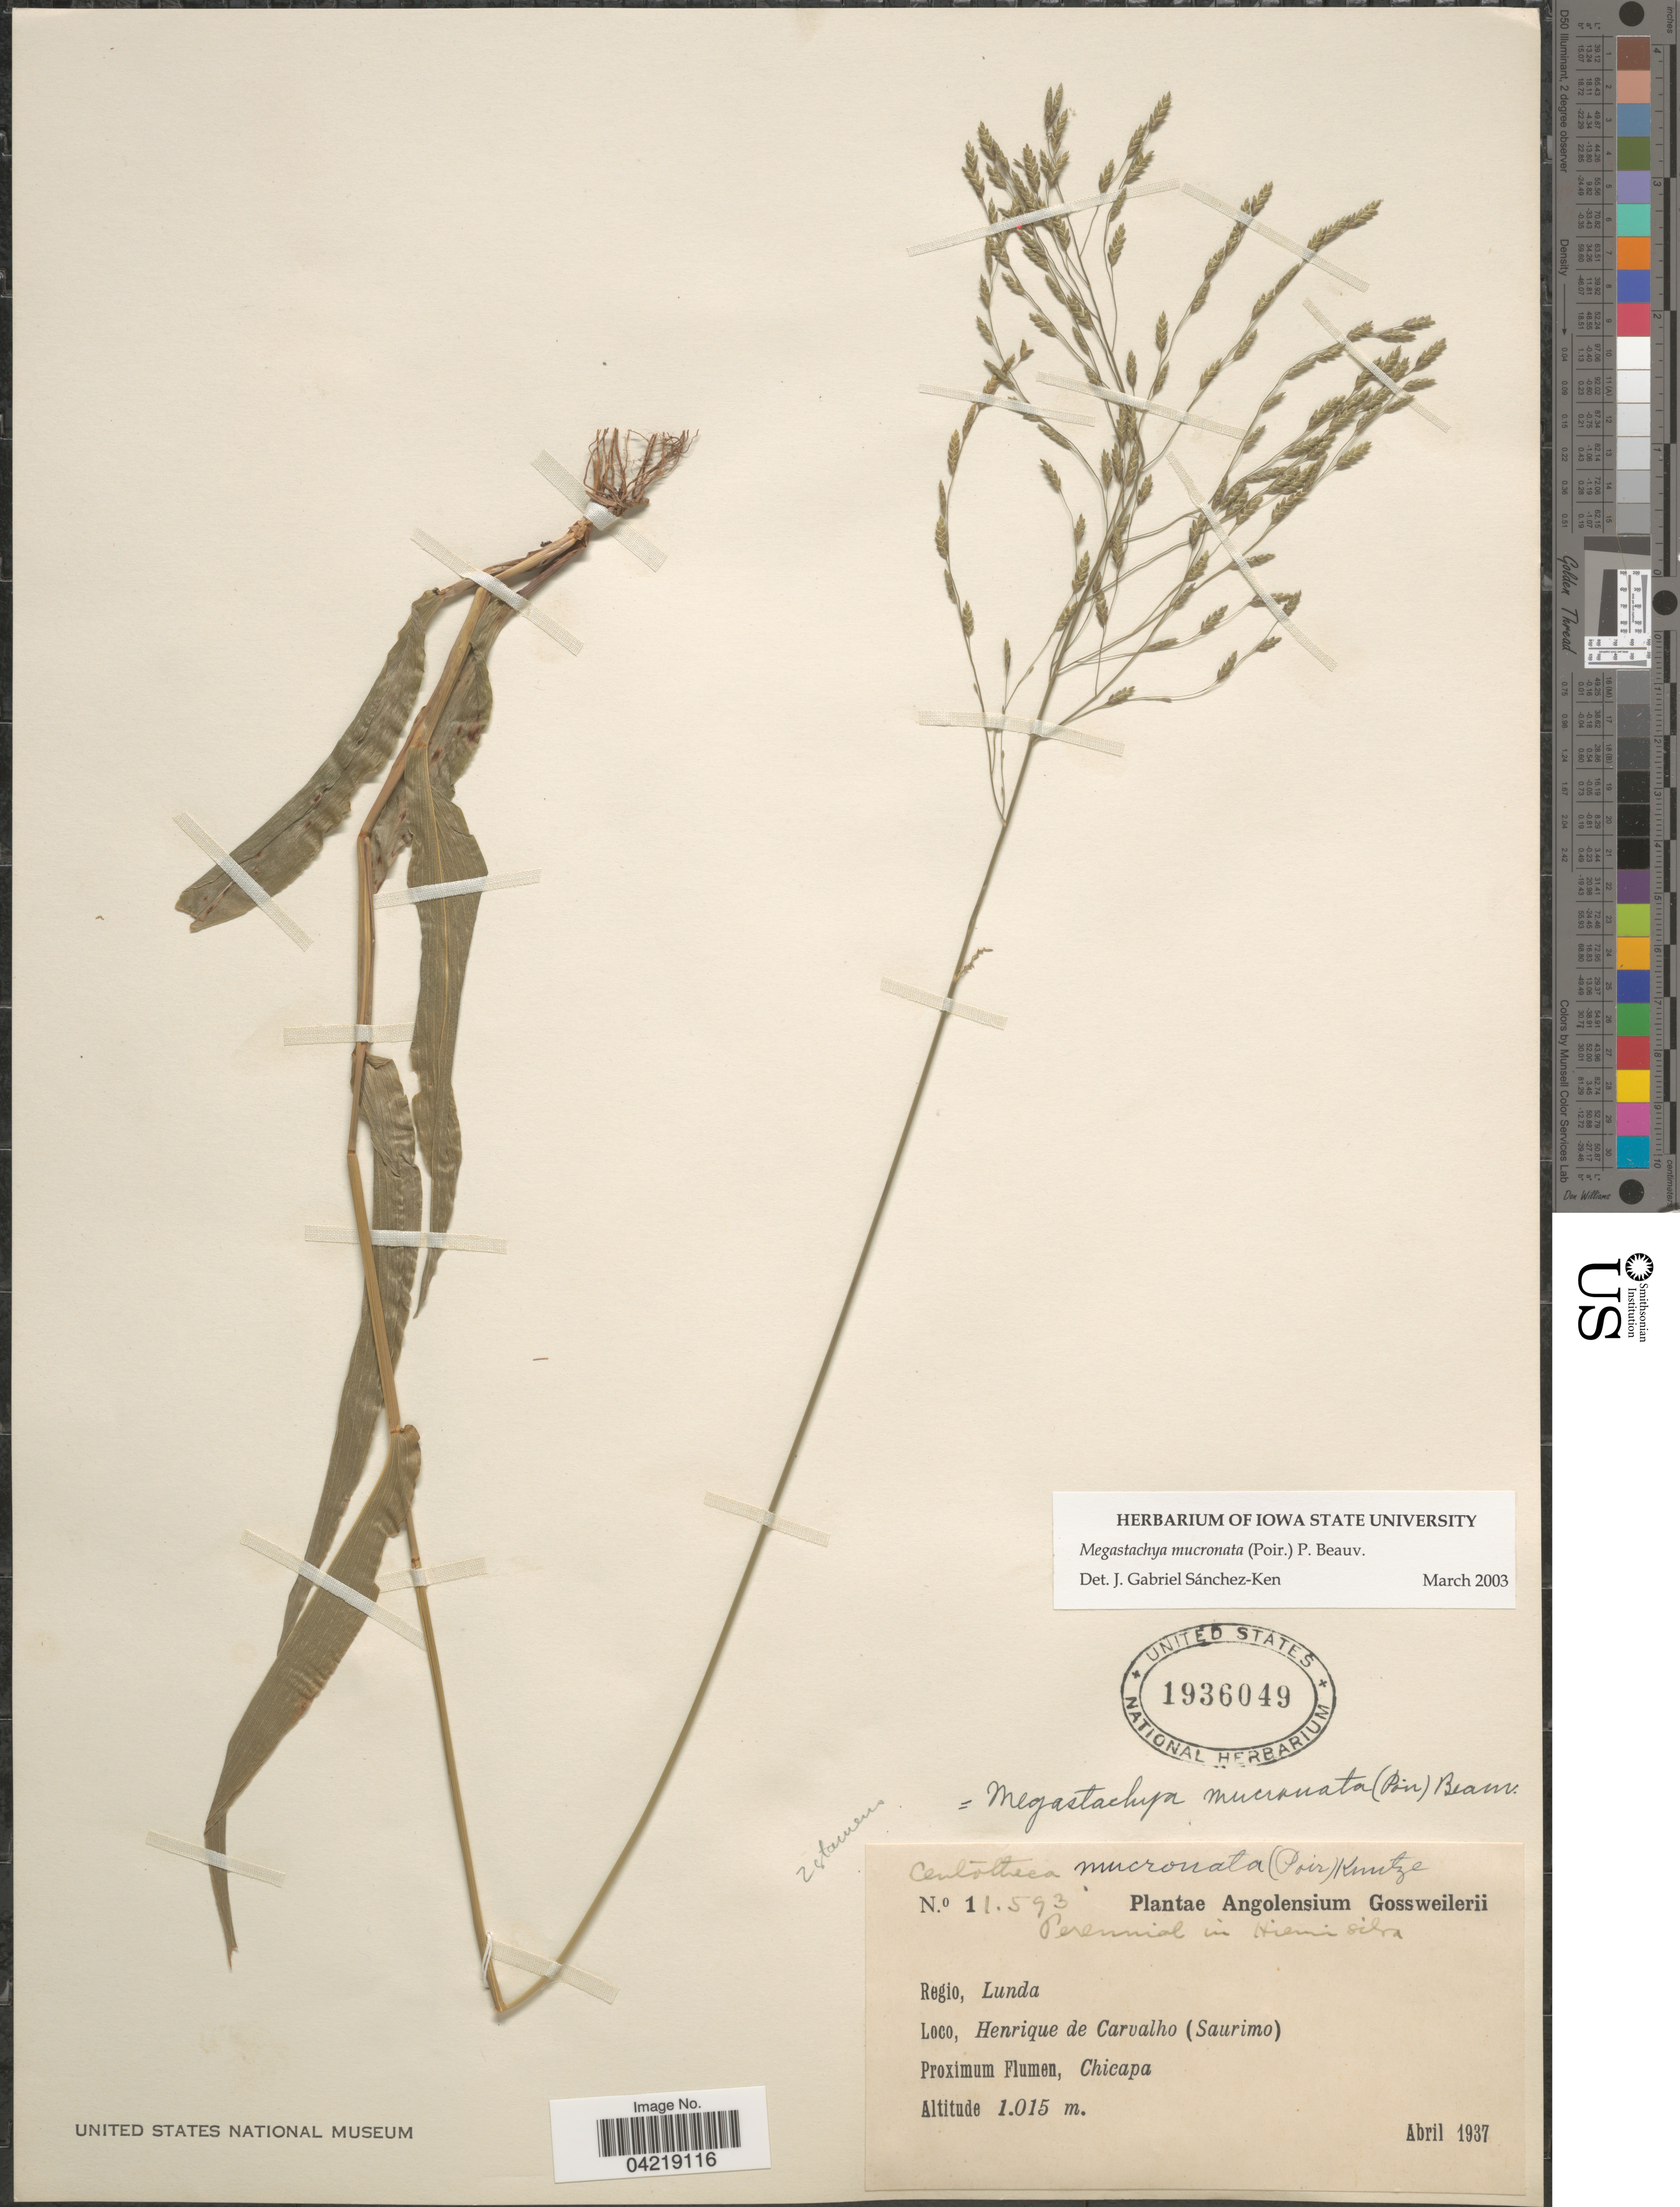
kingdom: Plantae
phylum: Tracheophyta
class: Liliopsida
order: Poales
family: Poaceae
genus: Megastachya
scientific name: Megastachya mucronata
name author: (Poir.) P. Beauv.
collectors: -. Gossweiler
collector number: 11593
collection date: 1937-04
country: Angola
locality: Regio, Lunda. Henrique de Carvalho (Saurimo). Proximum Flumen, Chicapa.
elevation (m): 1015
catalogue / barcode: US 1936049